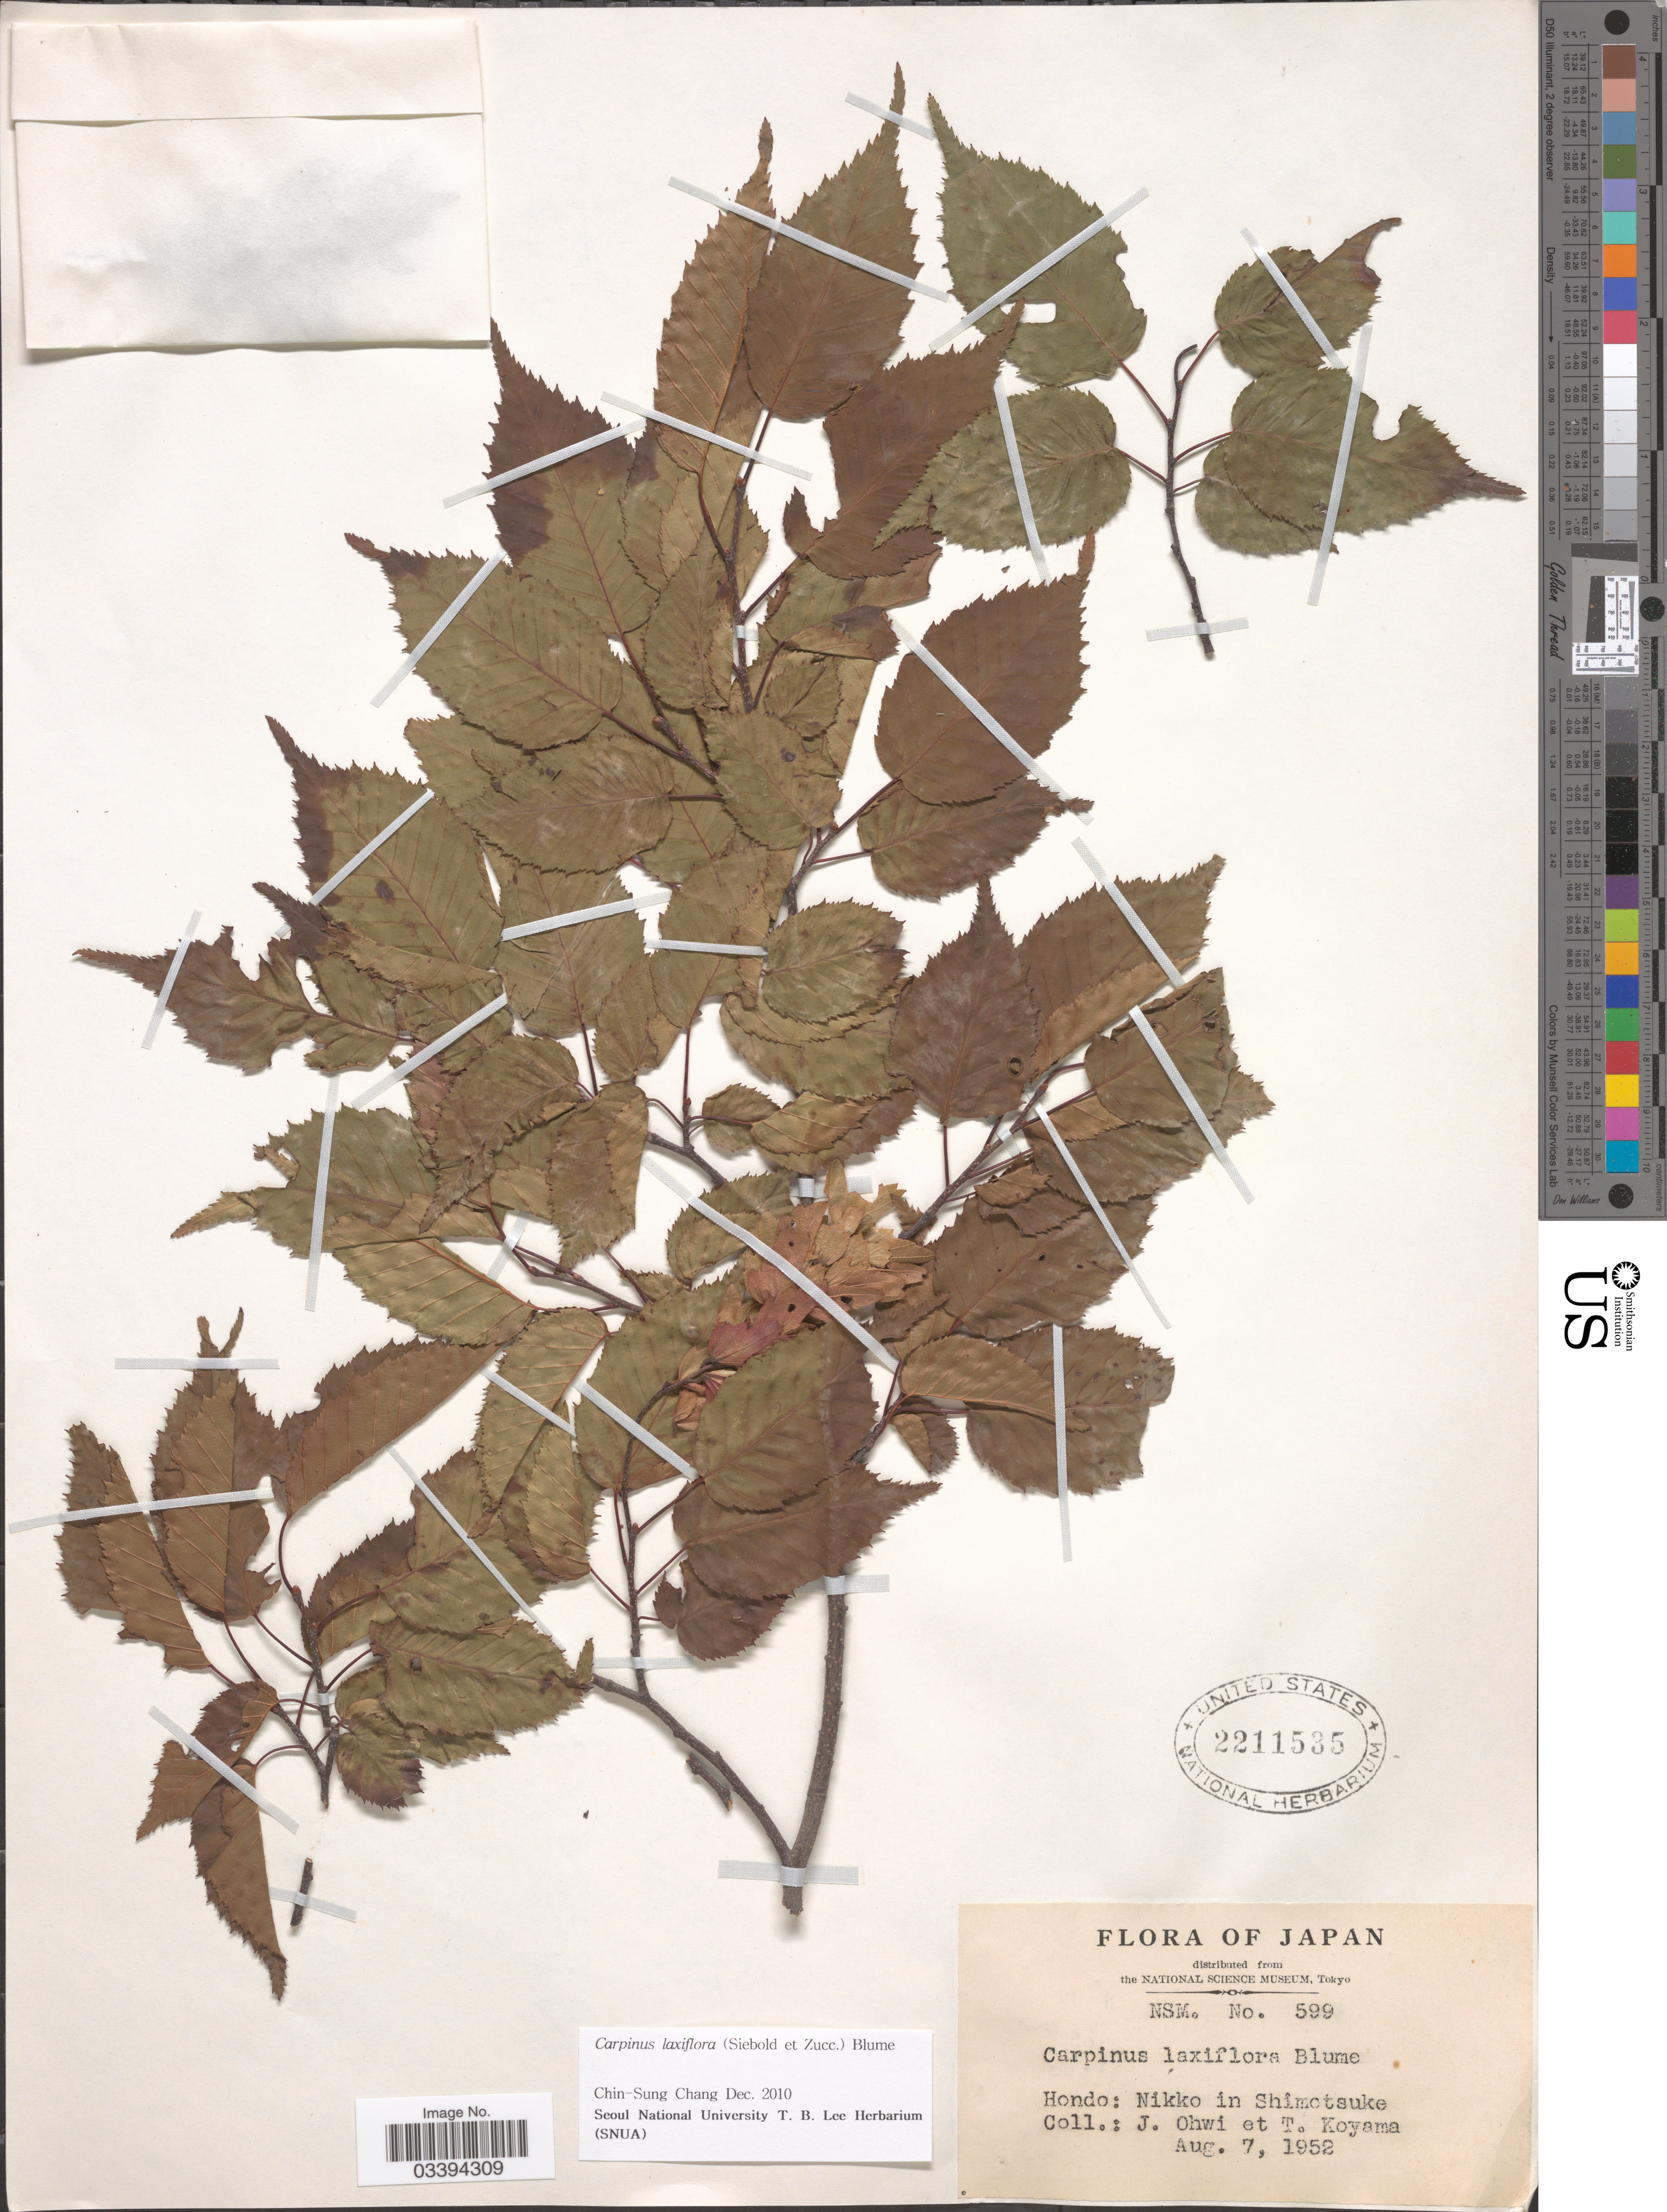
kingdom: Plantae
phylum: Tracheophyta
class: Magnoliopsida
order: Fagales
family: Betulaceae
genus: Carpinus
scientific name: Carpinus laxiflora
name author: (Siebold & Zucc.) Blume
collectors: J. Ohwi & T. Koyama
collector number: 599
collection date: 1952-08-07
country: Japan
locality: Hondo: Nikko in Shimotsuke.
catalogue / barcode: US 2211535